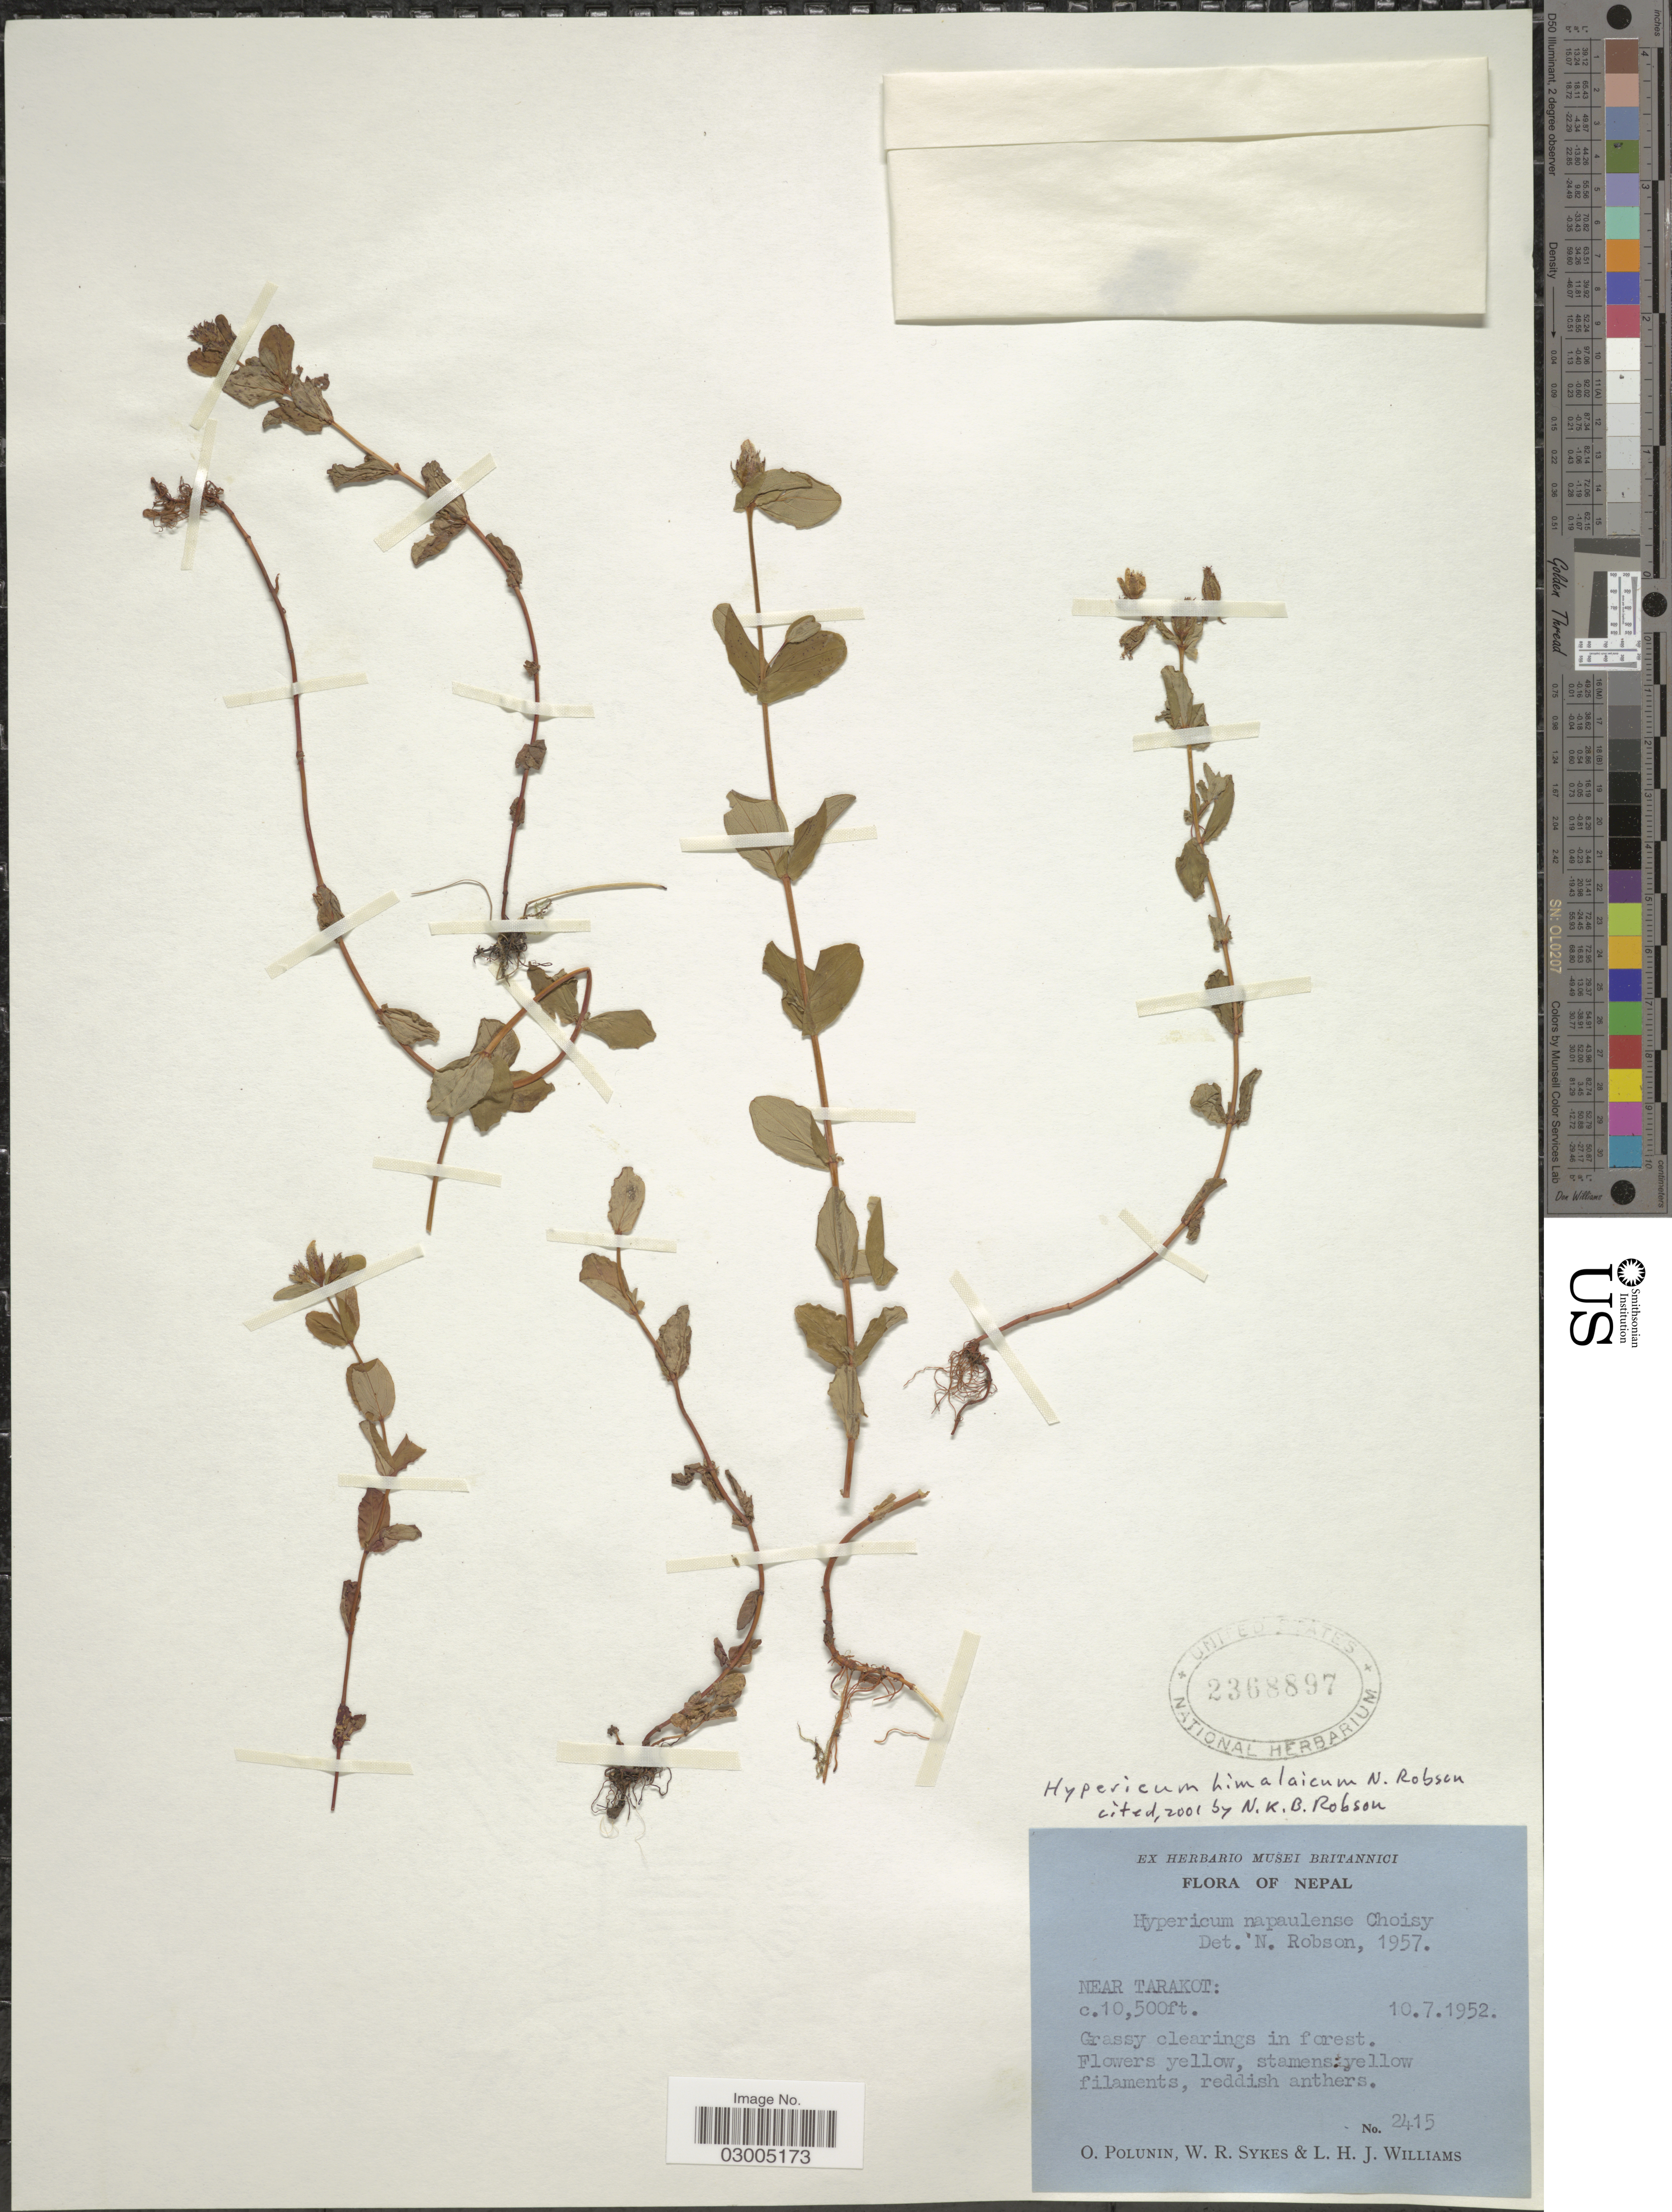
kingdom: Plantae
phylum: Tracheophyta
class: Magnoliopsida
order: Malpighiales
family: Hypericaceae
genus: Hypericum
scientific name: Hypericum himalaicum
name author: N. Robson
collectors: O. V. Polunin, W. R. Sykes & L. H. J. Williams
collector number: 2415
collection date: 1952-07-10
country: Nepal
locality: Near Tarakot.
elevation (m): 3200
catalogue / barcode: US 2368897